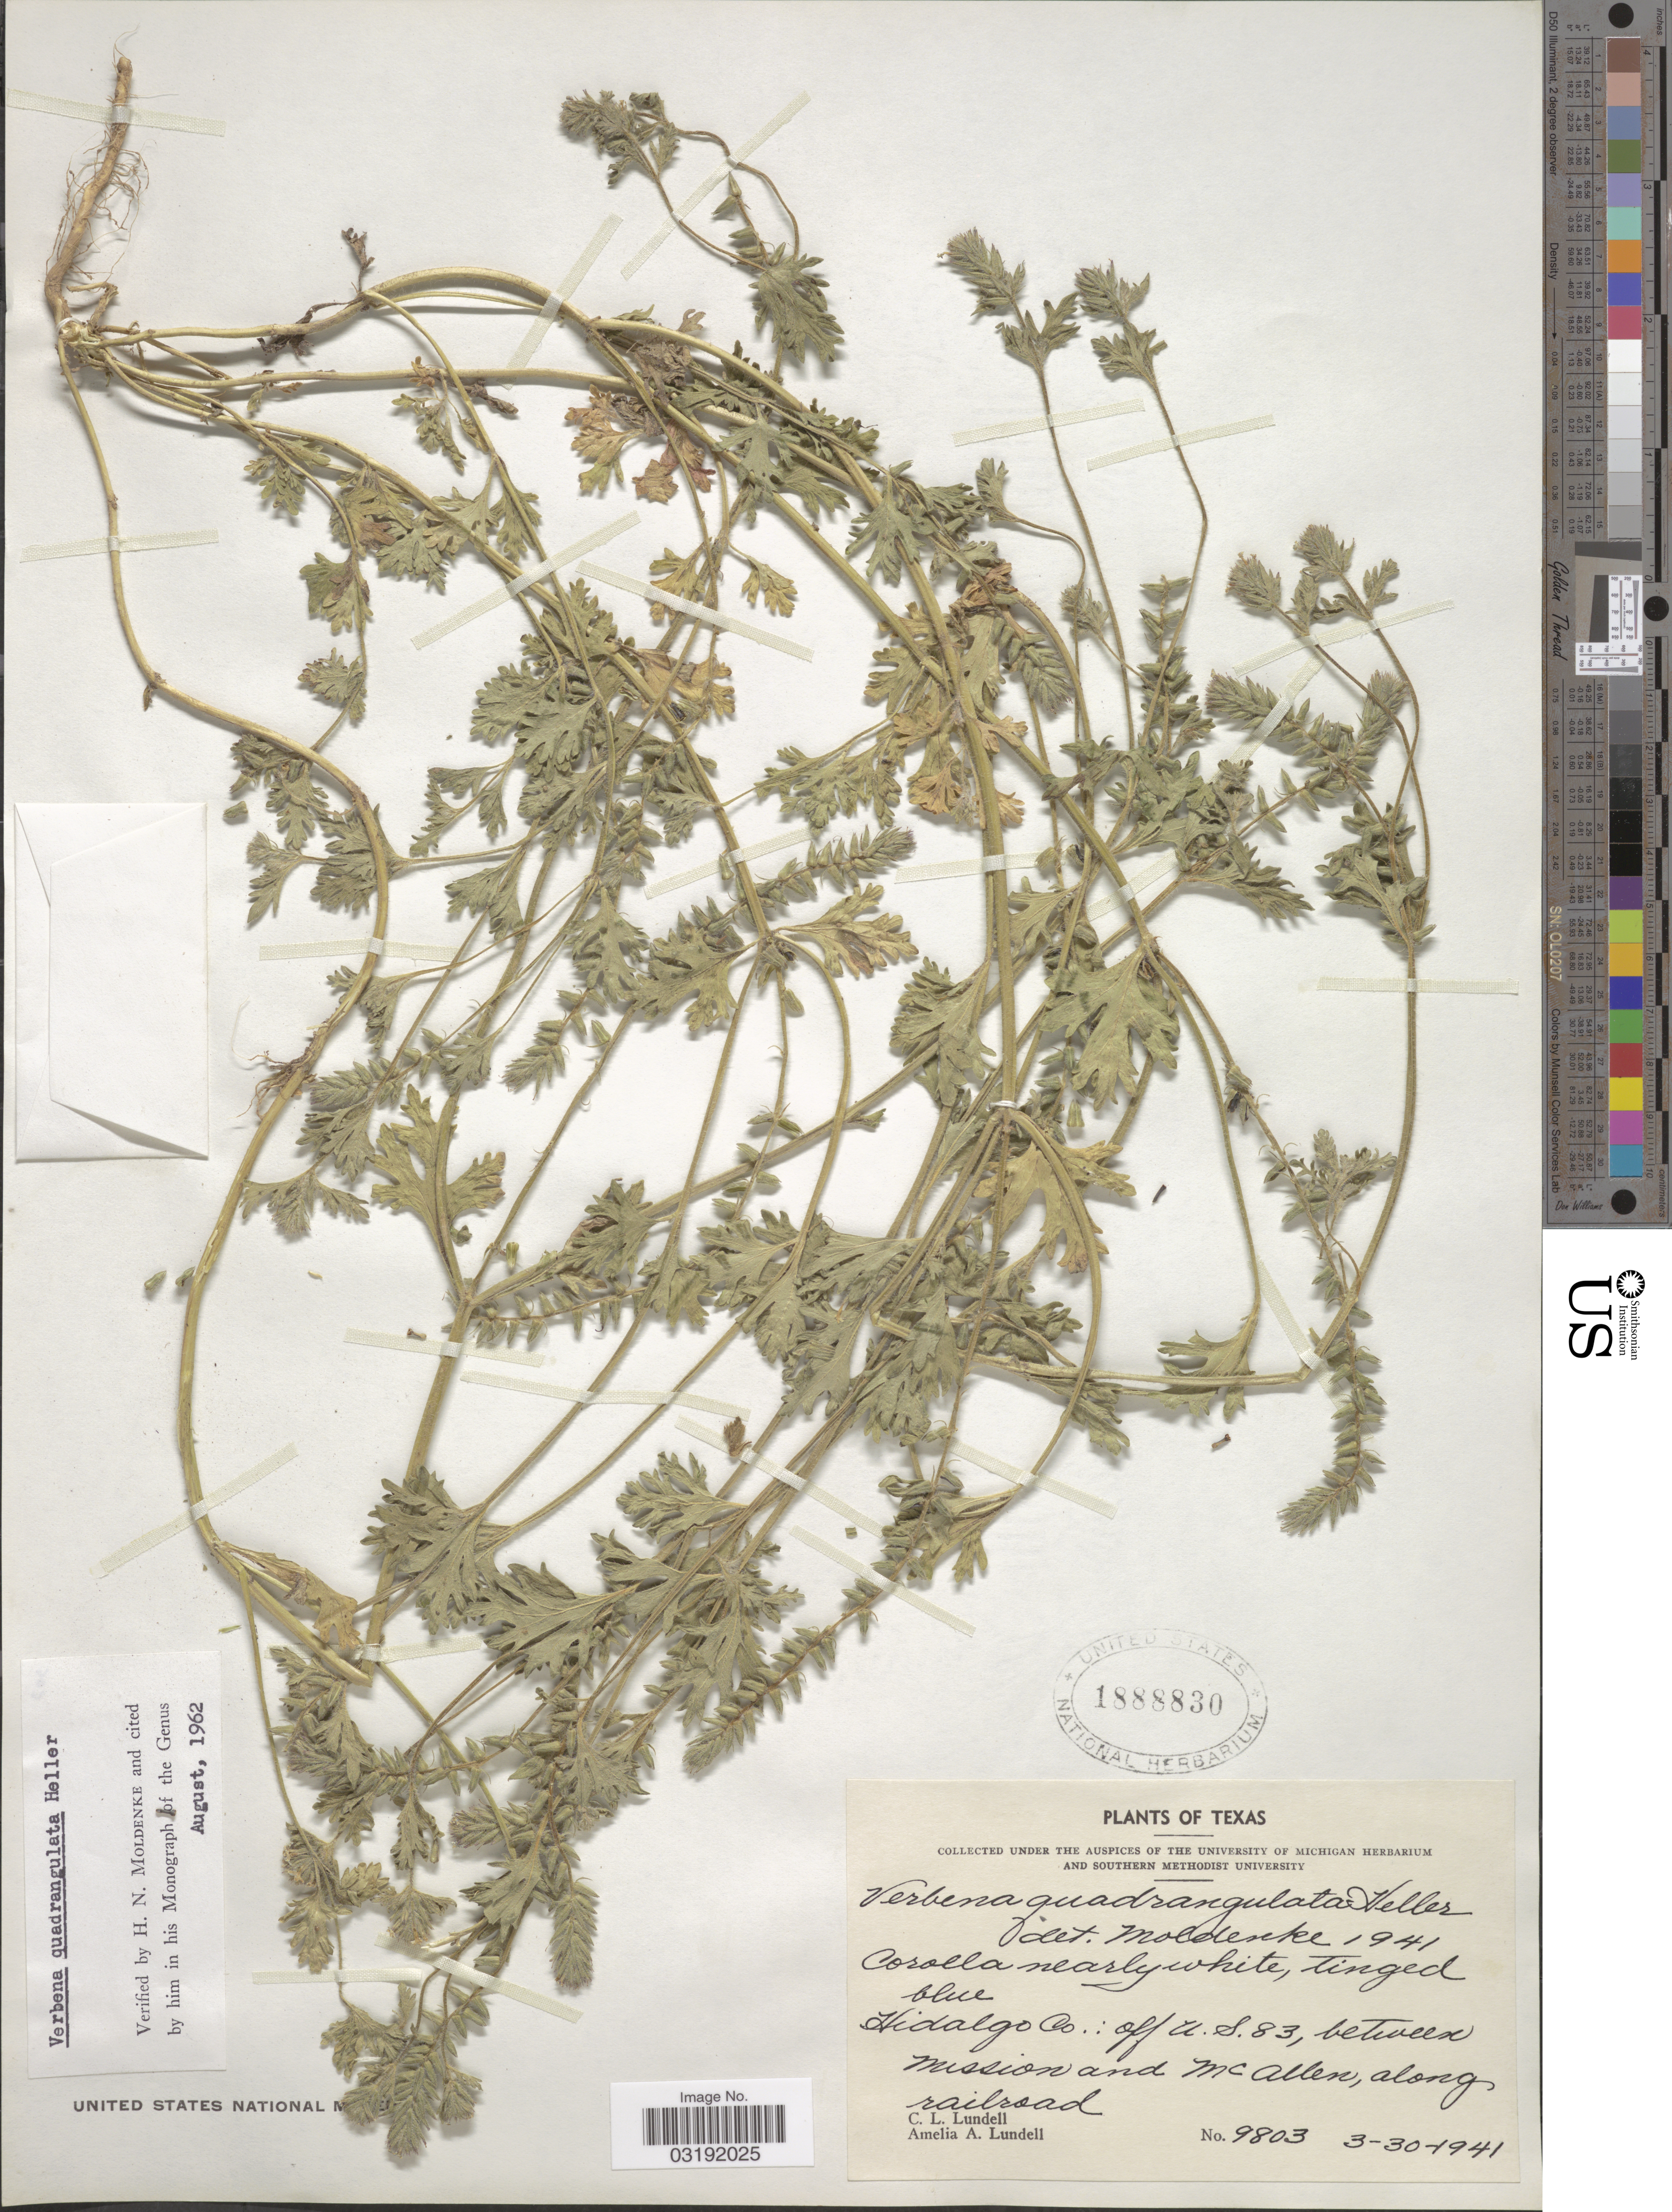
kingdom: Plantae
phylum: Tracheophyta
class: Magnoliopsida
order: Lamiales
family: Verbenaceae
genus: Verbena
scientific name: Verbena quadrangulata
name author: A. Heller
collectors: C. L. Lundell & A. A. Lundell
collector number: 9803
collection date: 1941-03-30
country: United States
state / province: Texas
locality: Hidalgo Co.: off U.S. 83, between Mission and McAllen, along railroad.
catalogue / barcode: US 1888830